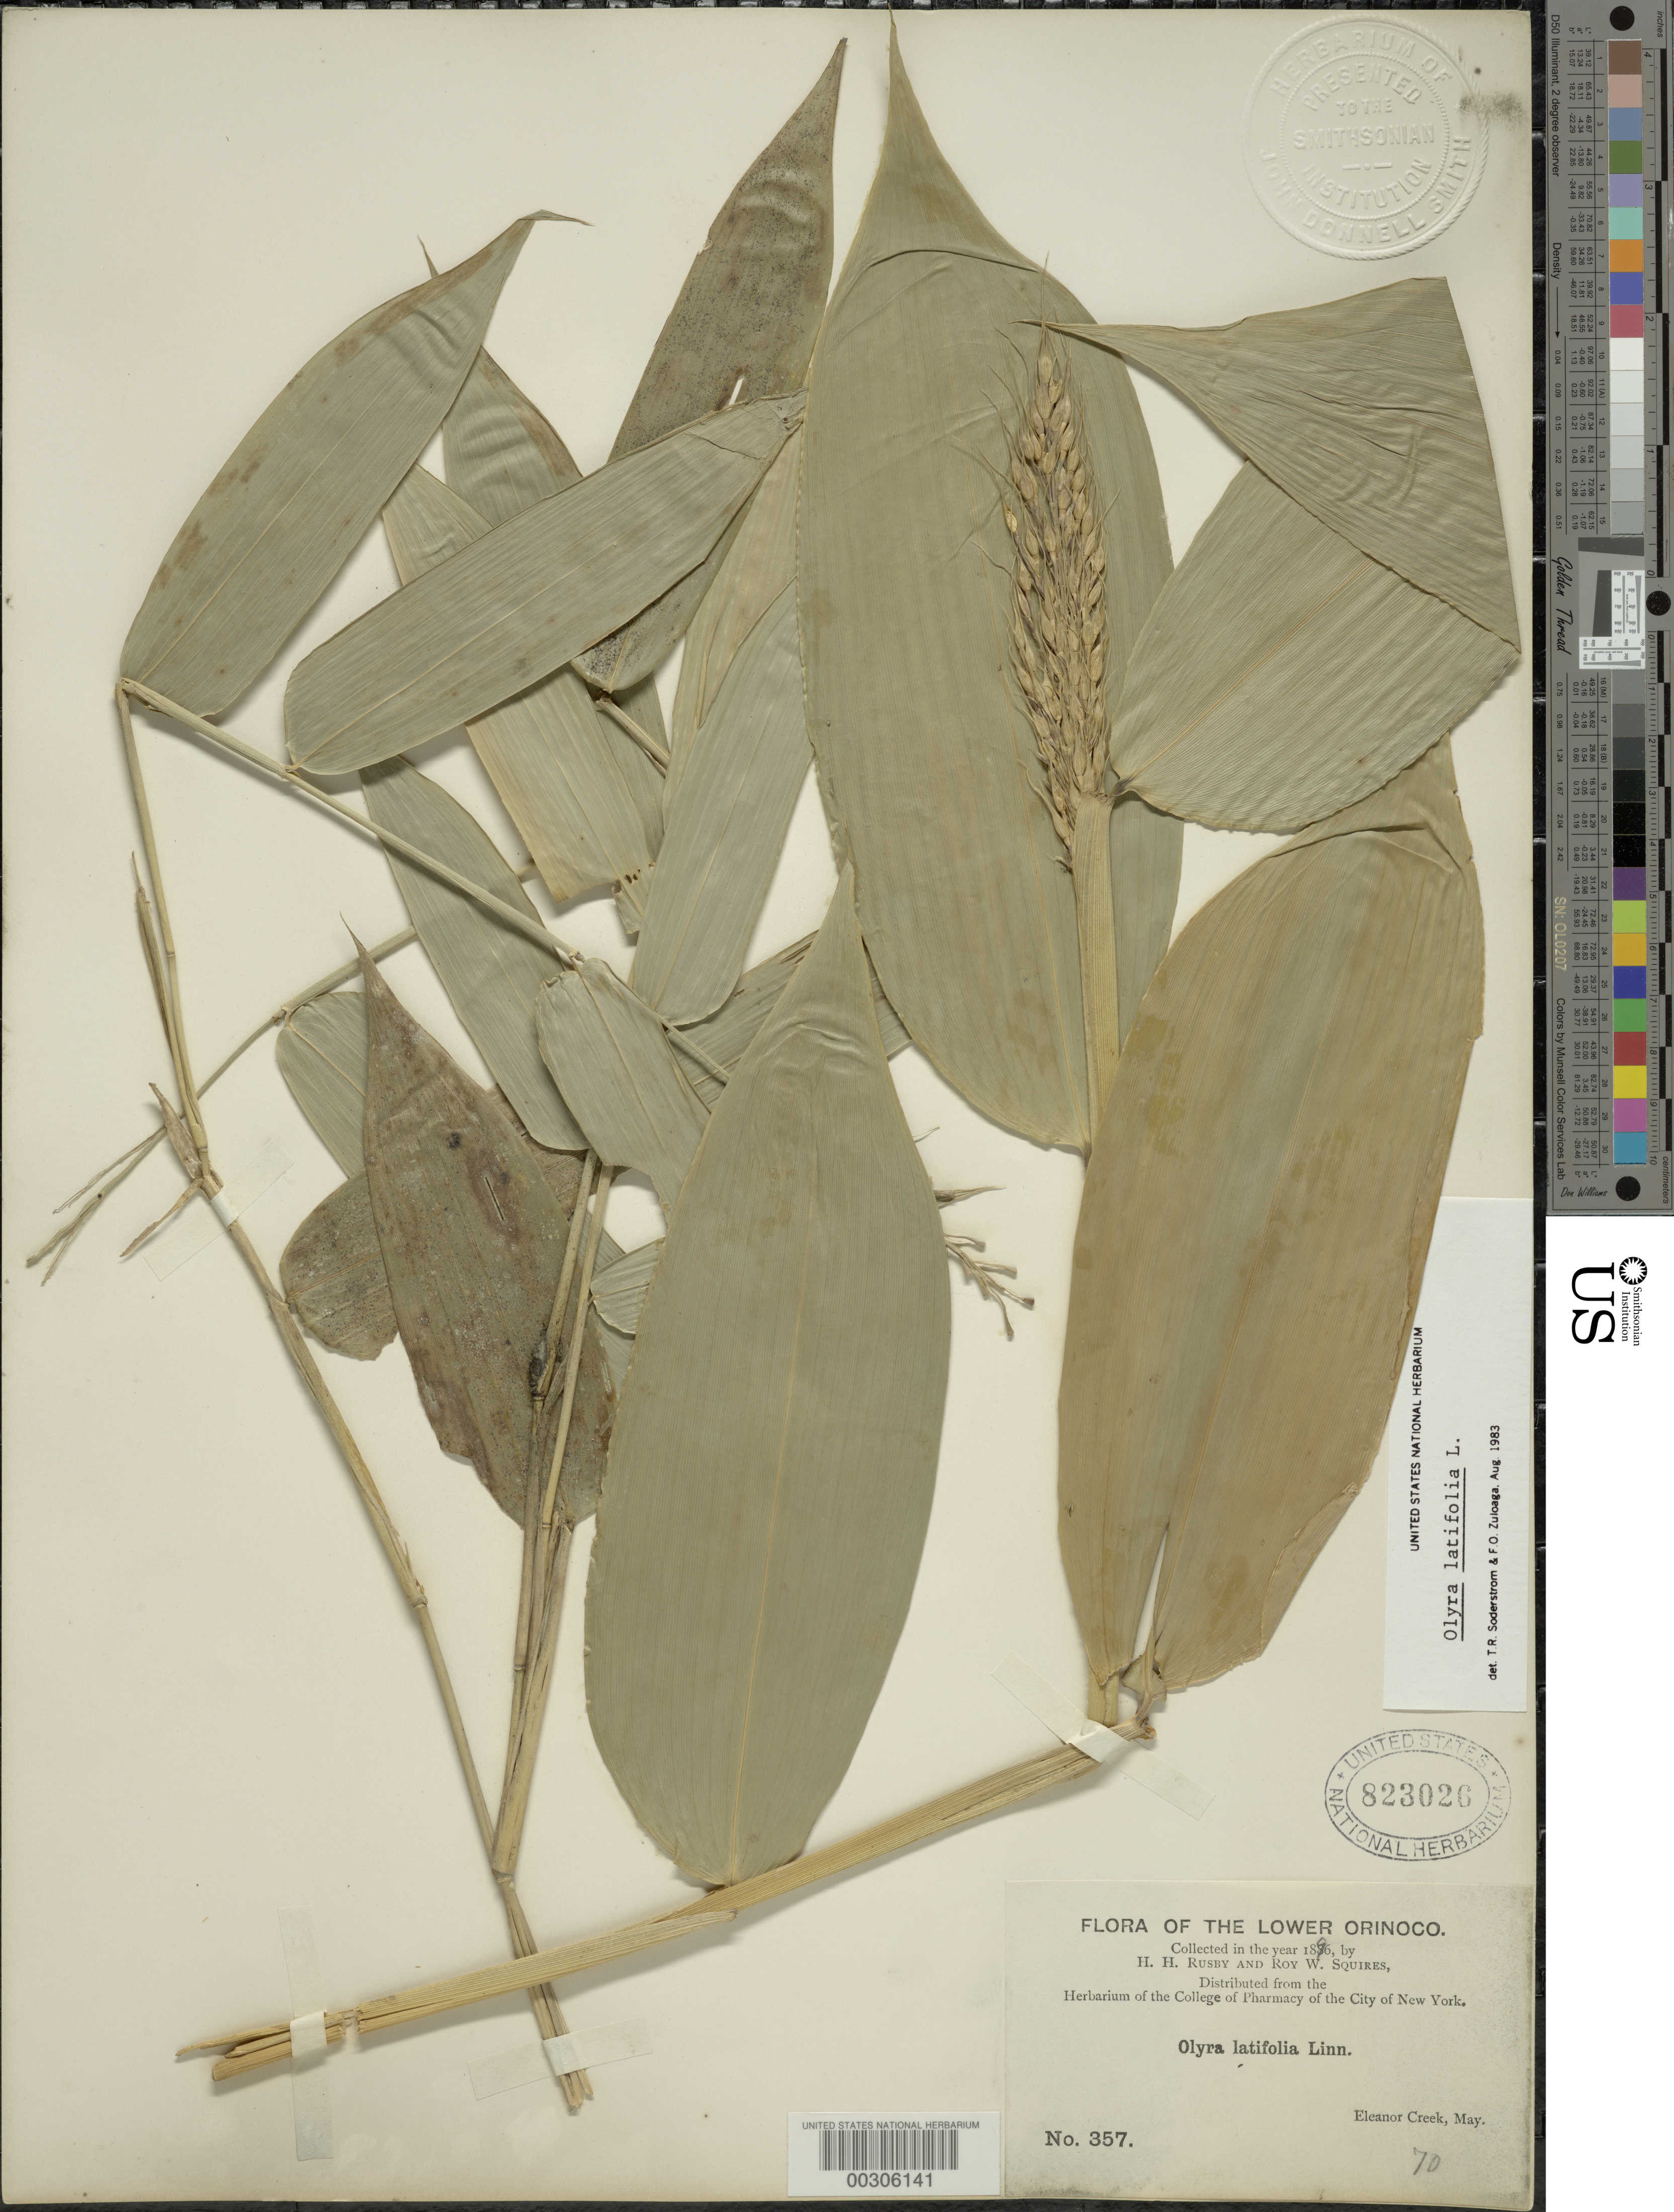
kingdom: Plantae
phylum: Tracheophyta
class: Liliopsida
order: Poales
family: Poaceae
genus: Olyra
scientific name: Olyra latifolia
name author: L.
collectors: H. H. Rusby & R. Squires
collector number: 357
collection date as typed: May 1896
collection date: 1896-05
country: Venezuela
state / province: Delta Amacuro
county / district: Antonio Díaz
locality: Lower Orinoco, Eleanor Creek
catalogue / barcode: US 823026